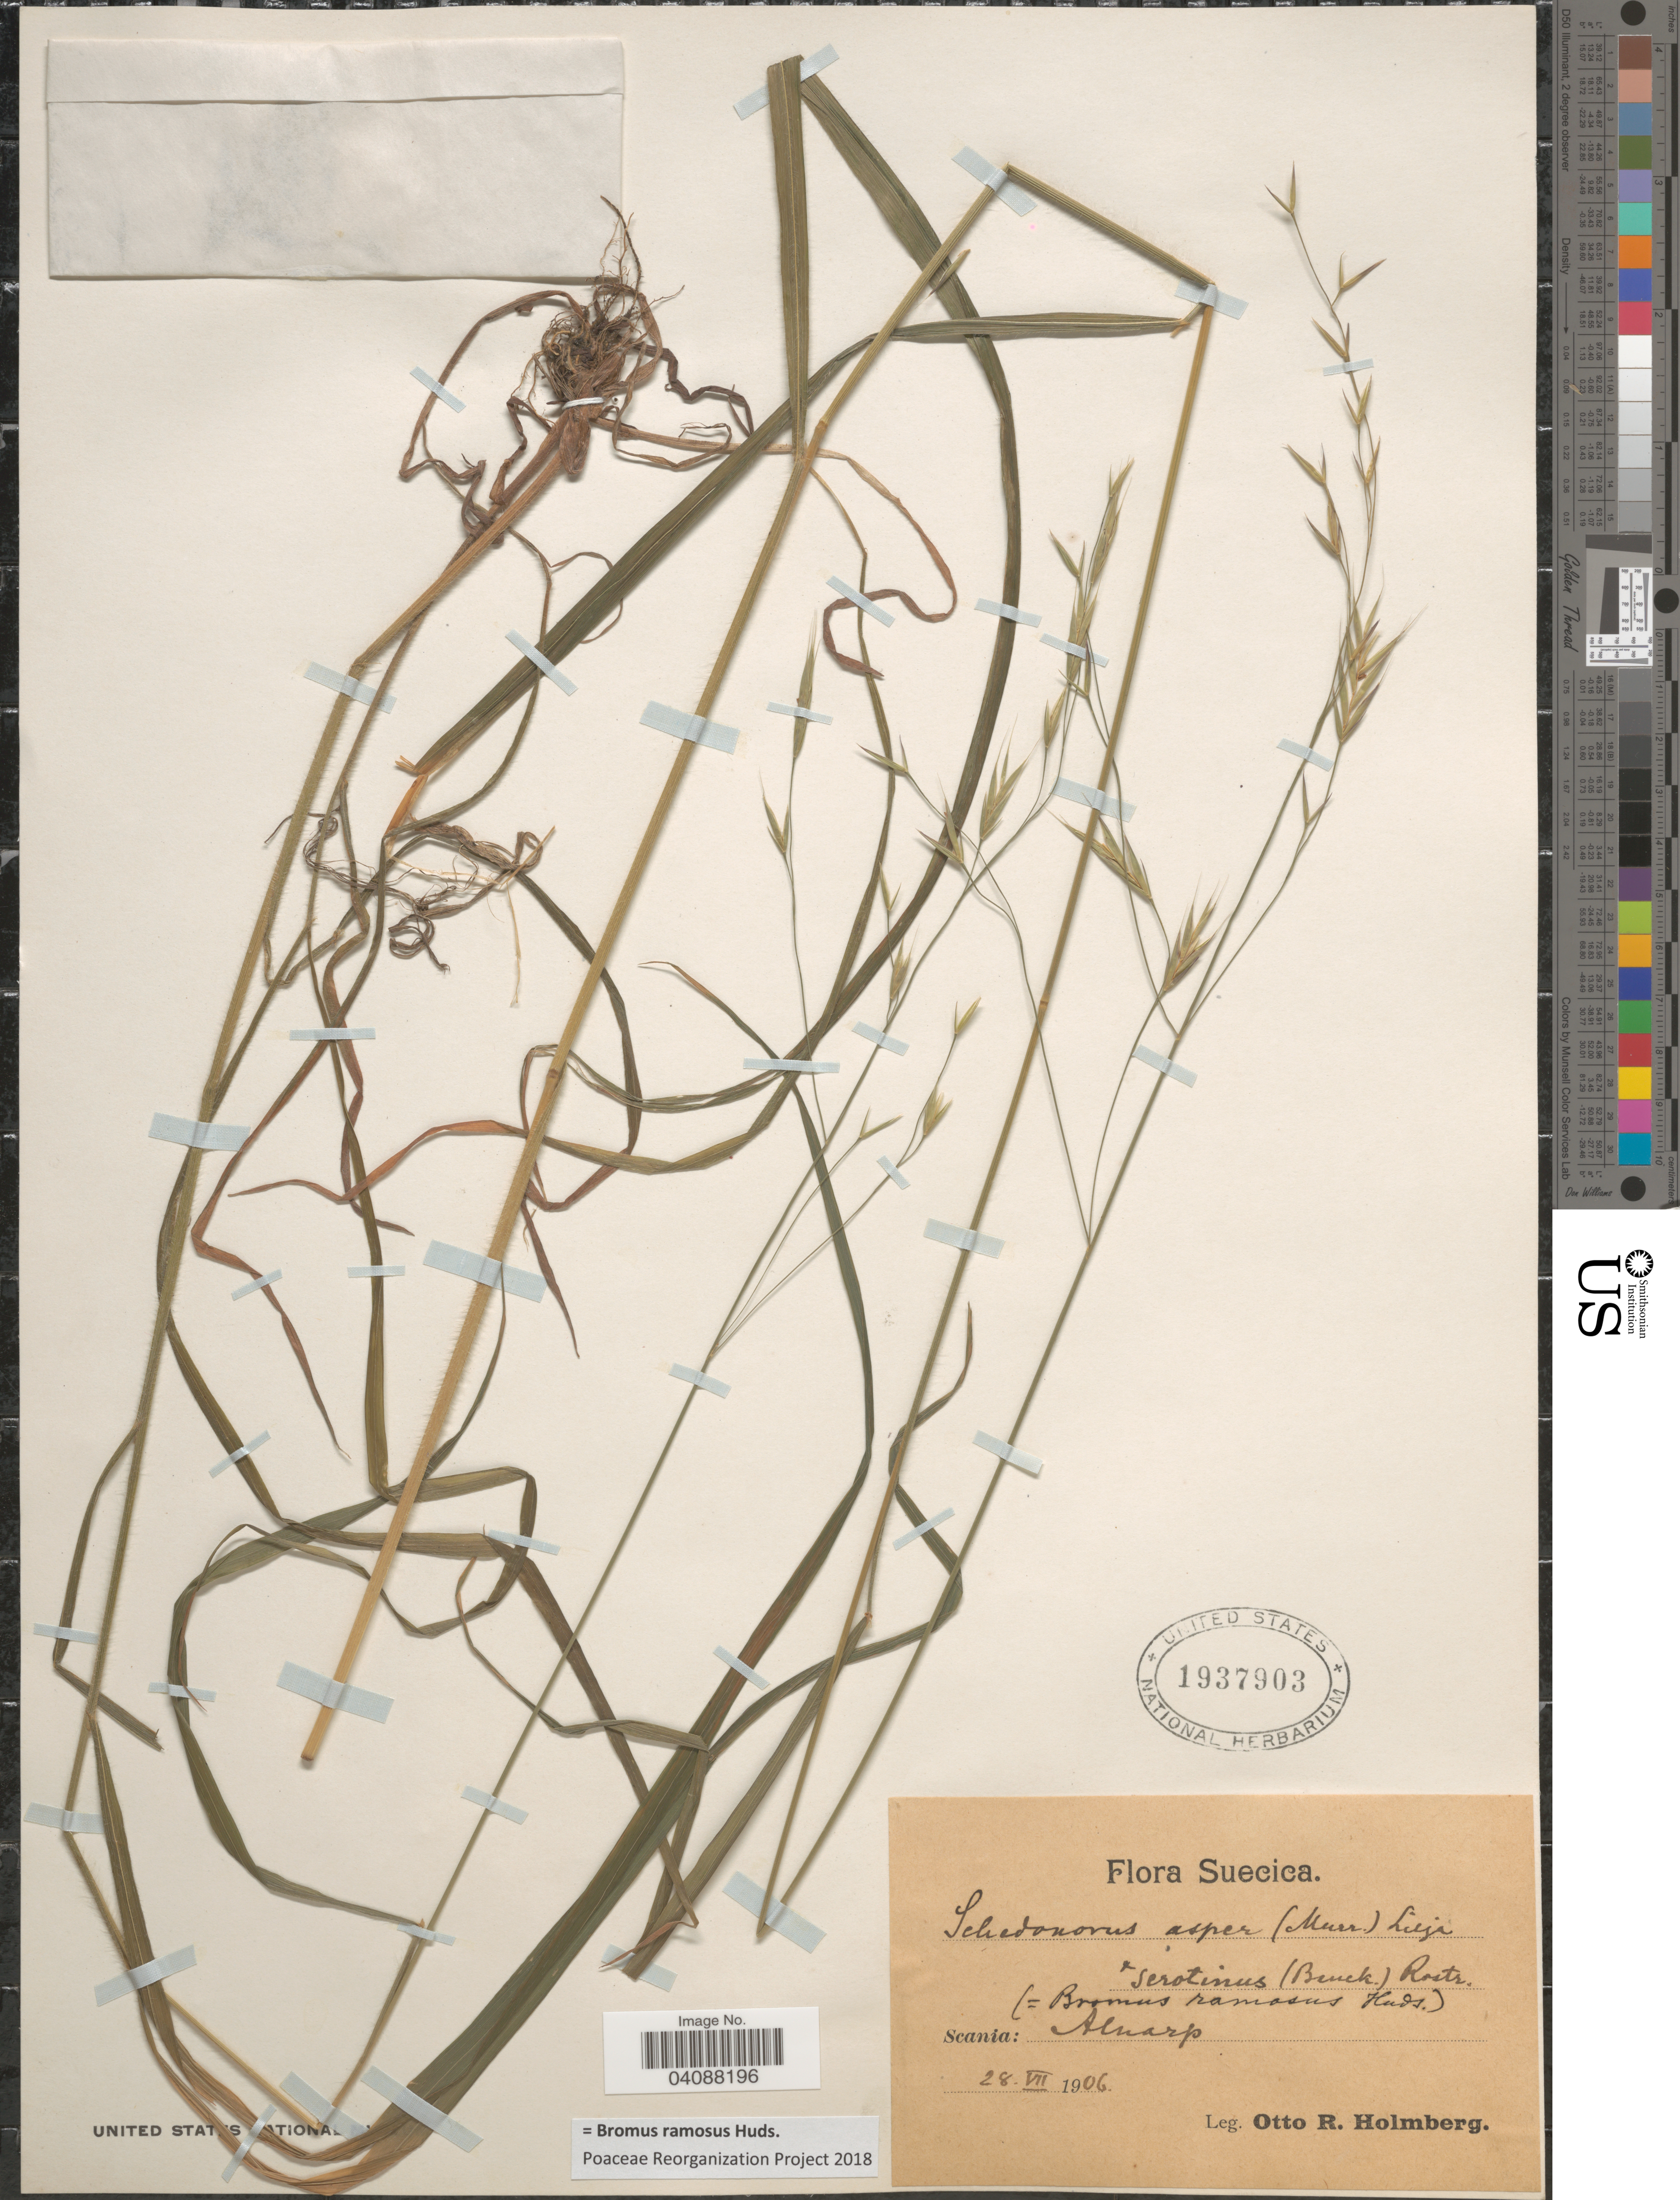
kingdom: Plantae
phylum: Tracheophyta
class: Liliopsida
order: Poales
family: Poaceae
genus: Bromus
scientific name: Bromus ramosus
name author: Huds.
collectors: O. Holmberg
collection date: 1906-07-28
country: Sweden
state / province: Skåne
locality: Scania: Alnarp.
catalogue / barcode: US 1937903